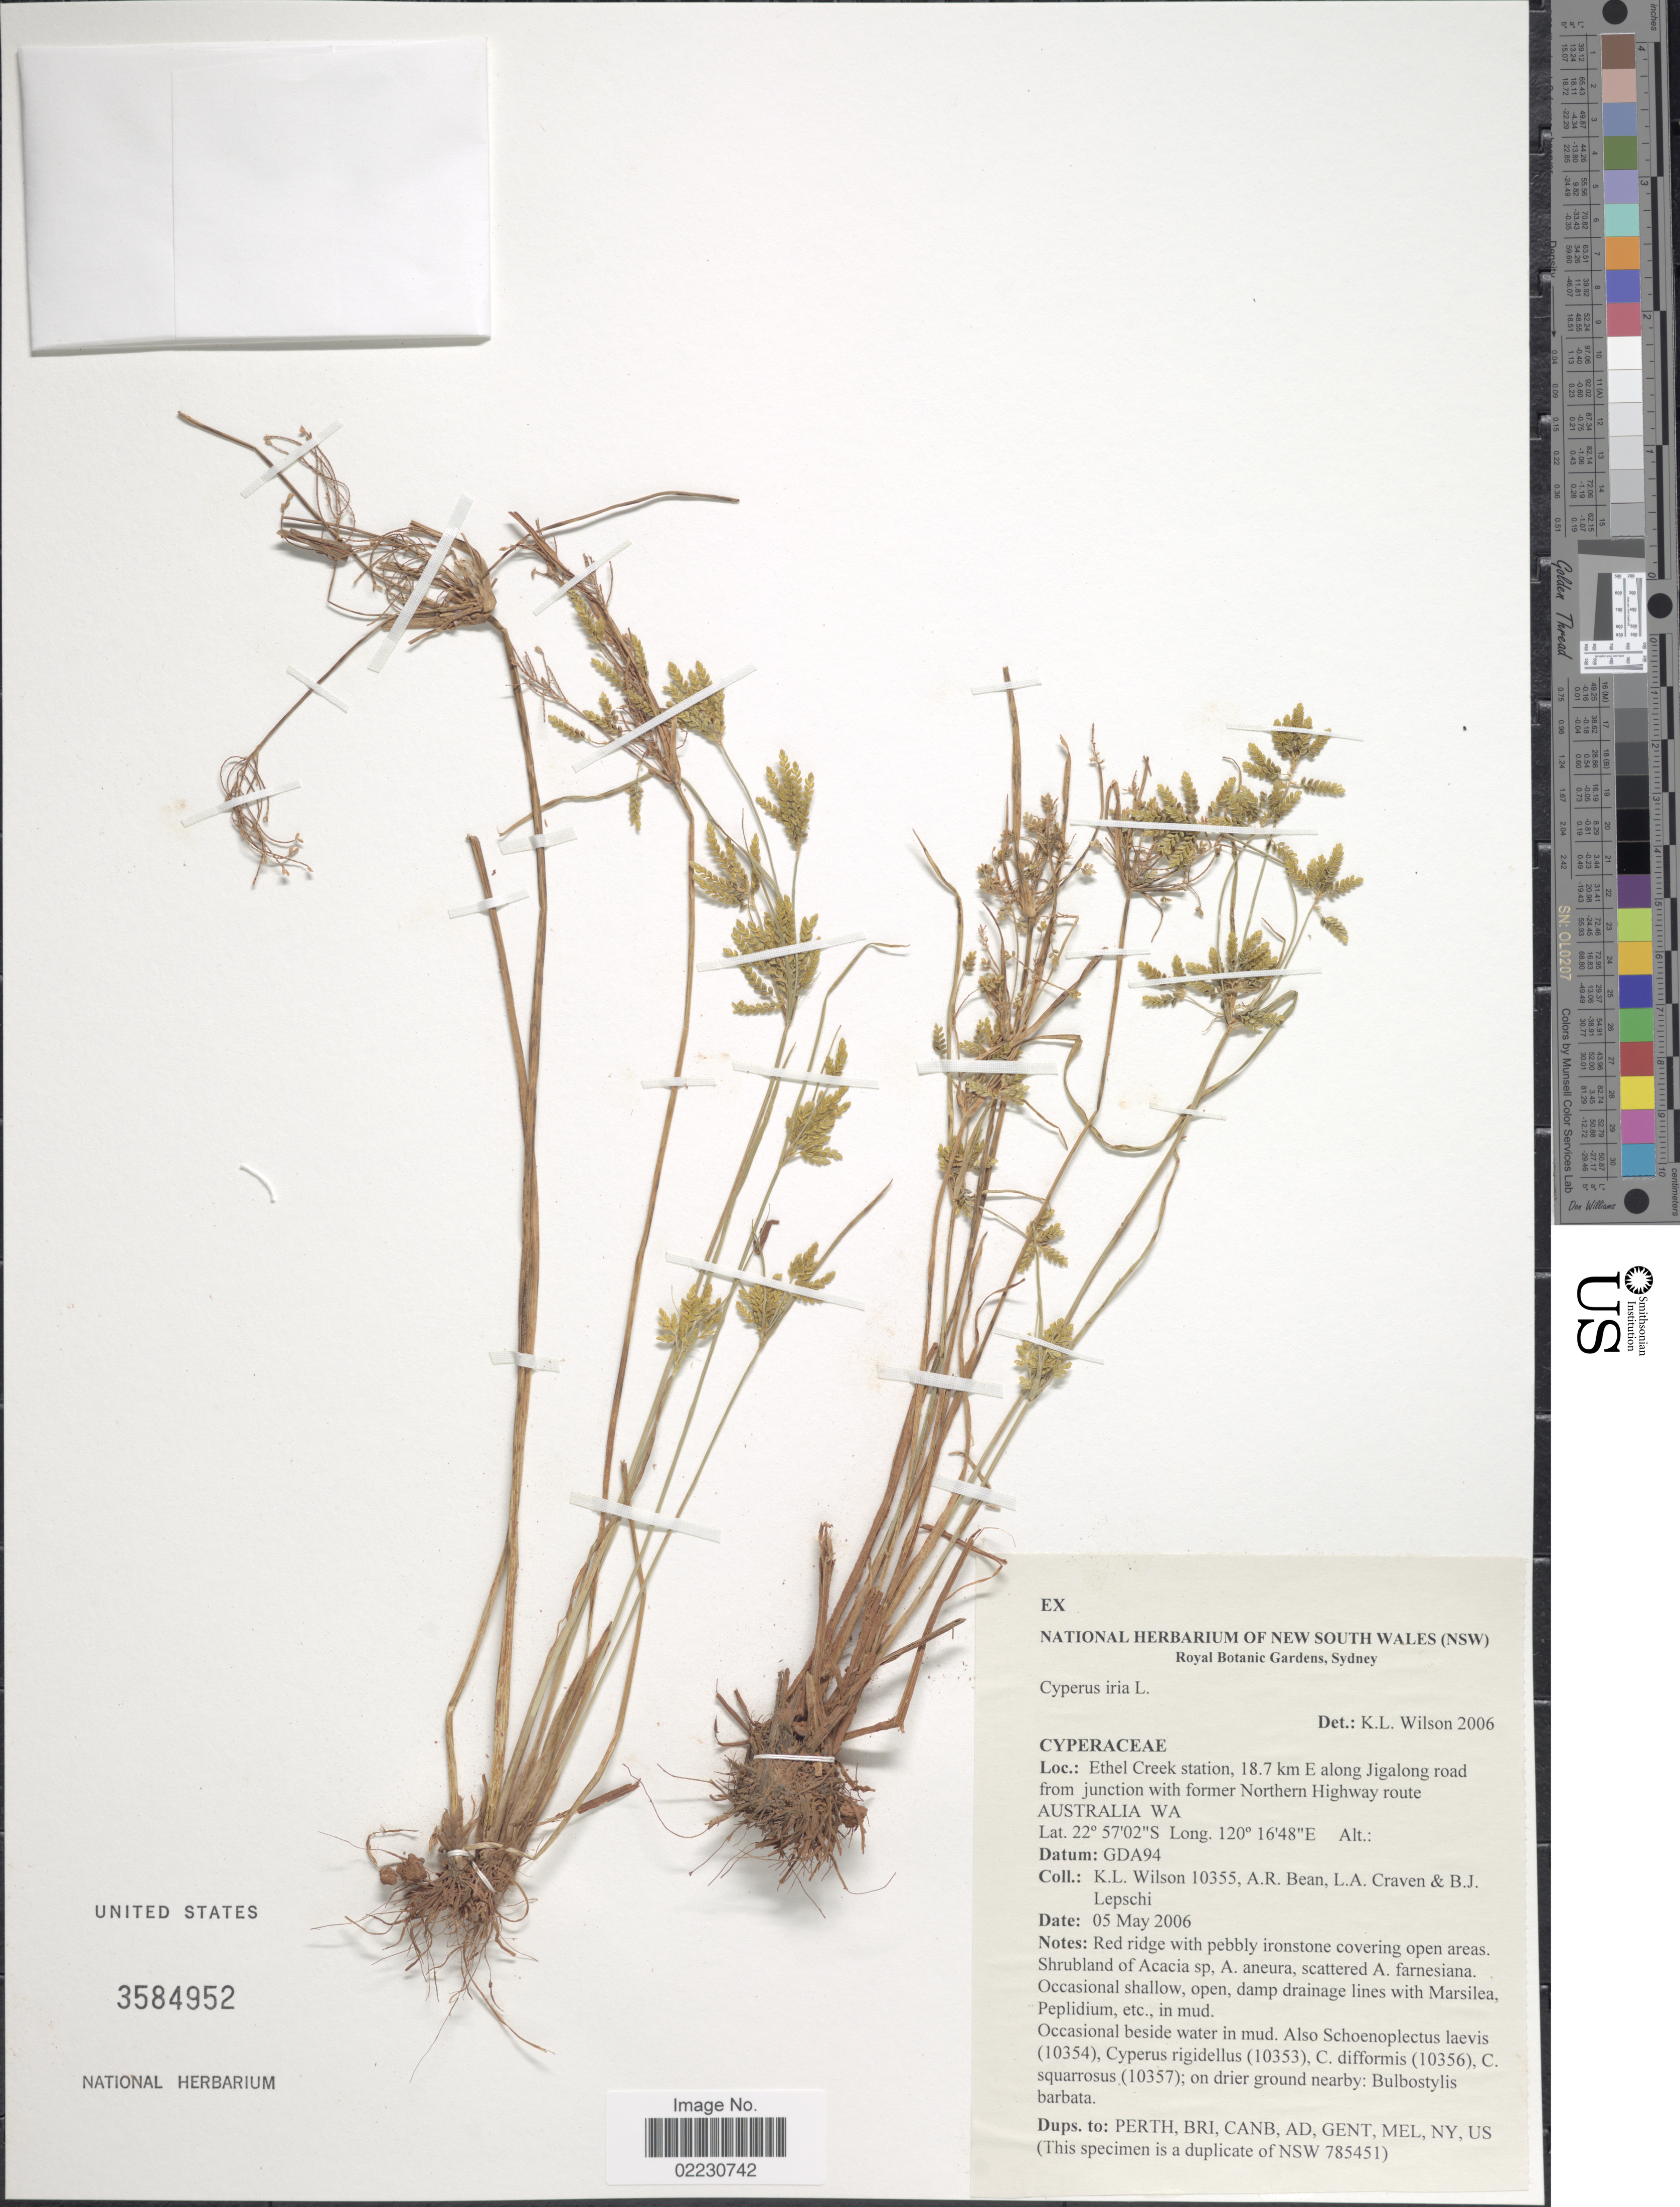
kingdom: Plantae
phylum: Tracheophyta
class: Liliopsida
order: Poales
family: Cyperaceae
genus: Cyperus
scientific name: Cyperus iria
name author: L.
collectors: K. L. Wilson, A. R. Bean, L. A. Craven & B. Lepschi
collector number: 10355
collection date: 2006-05-05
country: Australia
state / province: Western Australia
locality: Ethel Creek Station, 18.7 km E along Jigalong road from junction with former Northern Highway route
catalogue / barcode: US 3584952